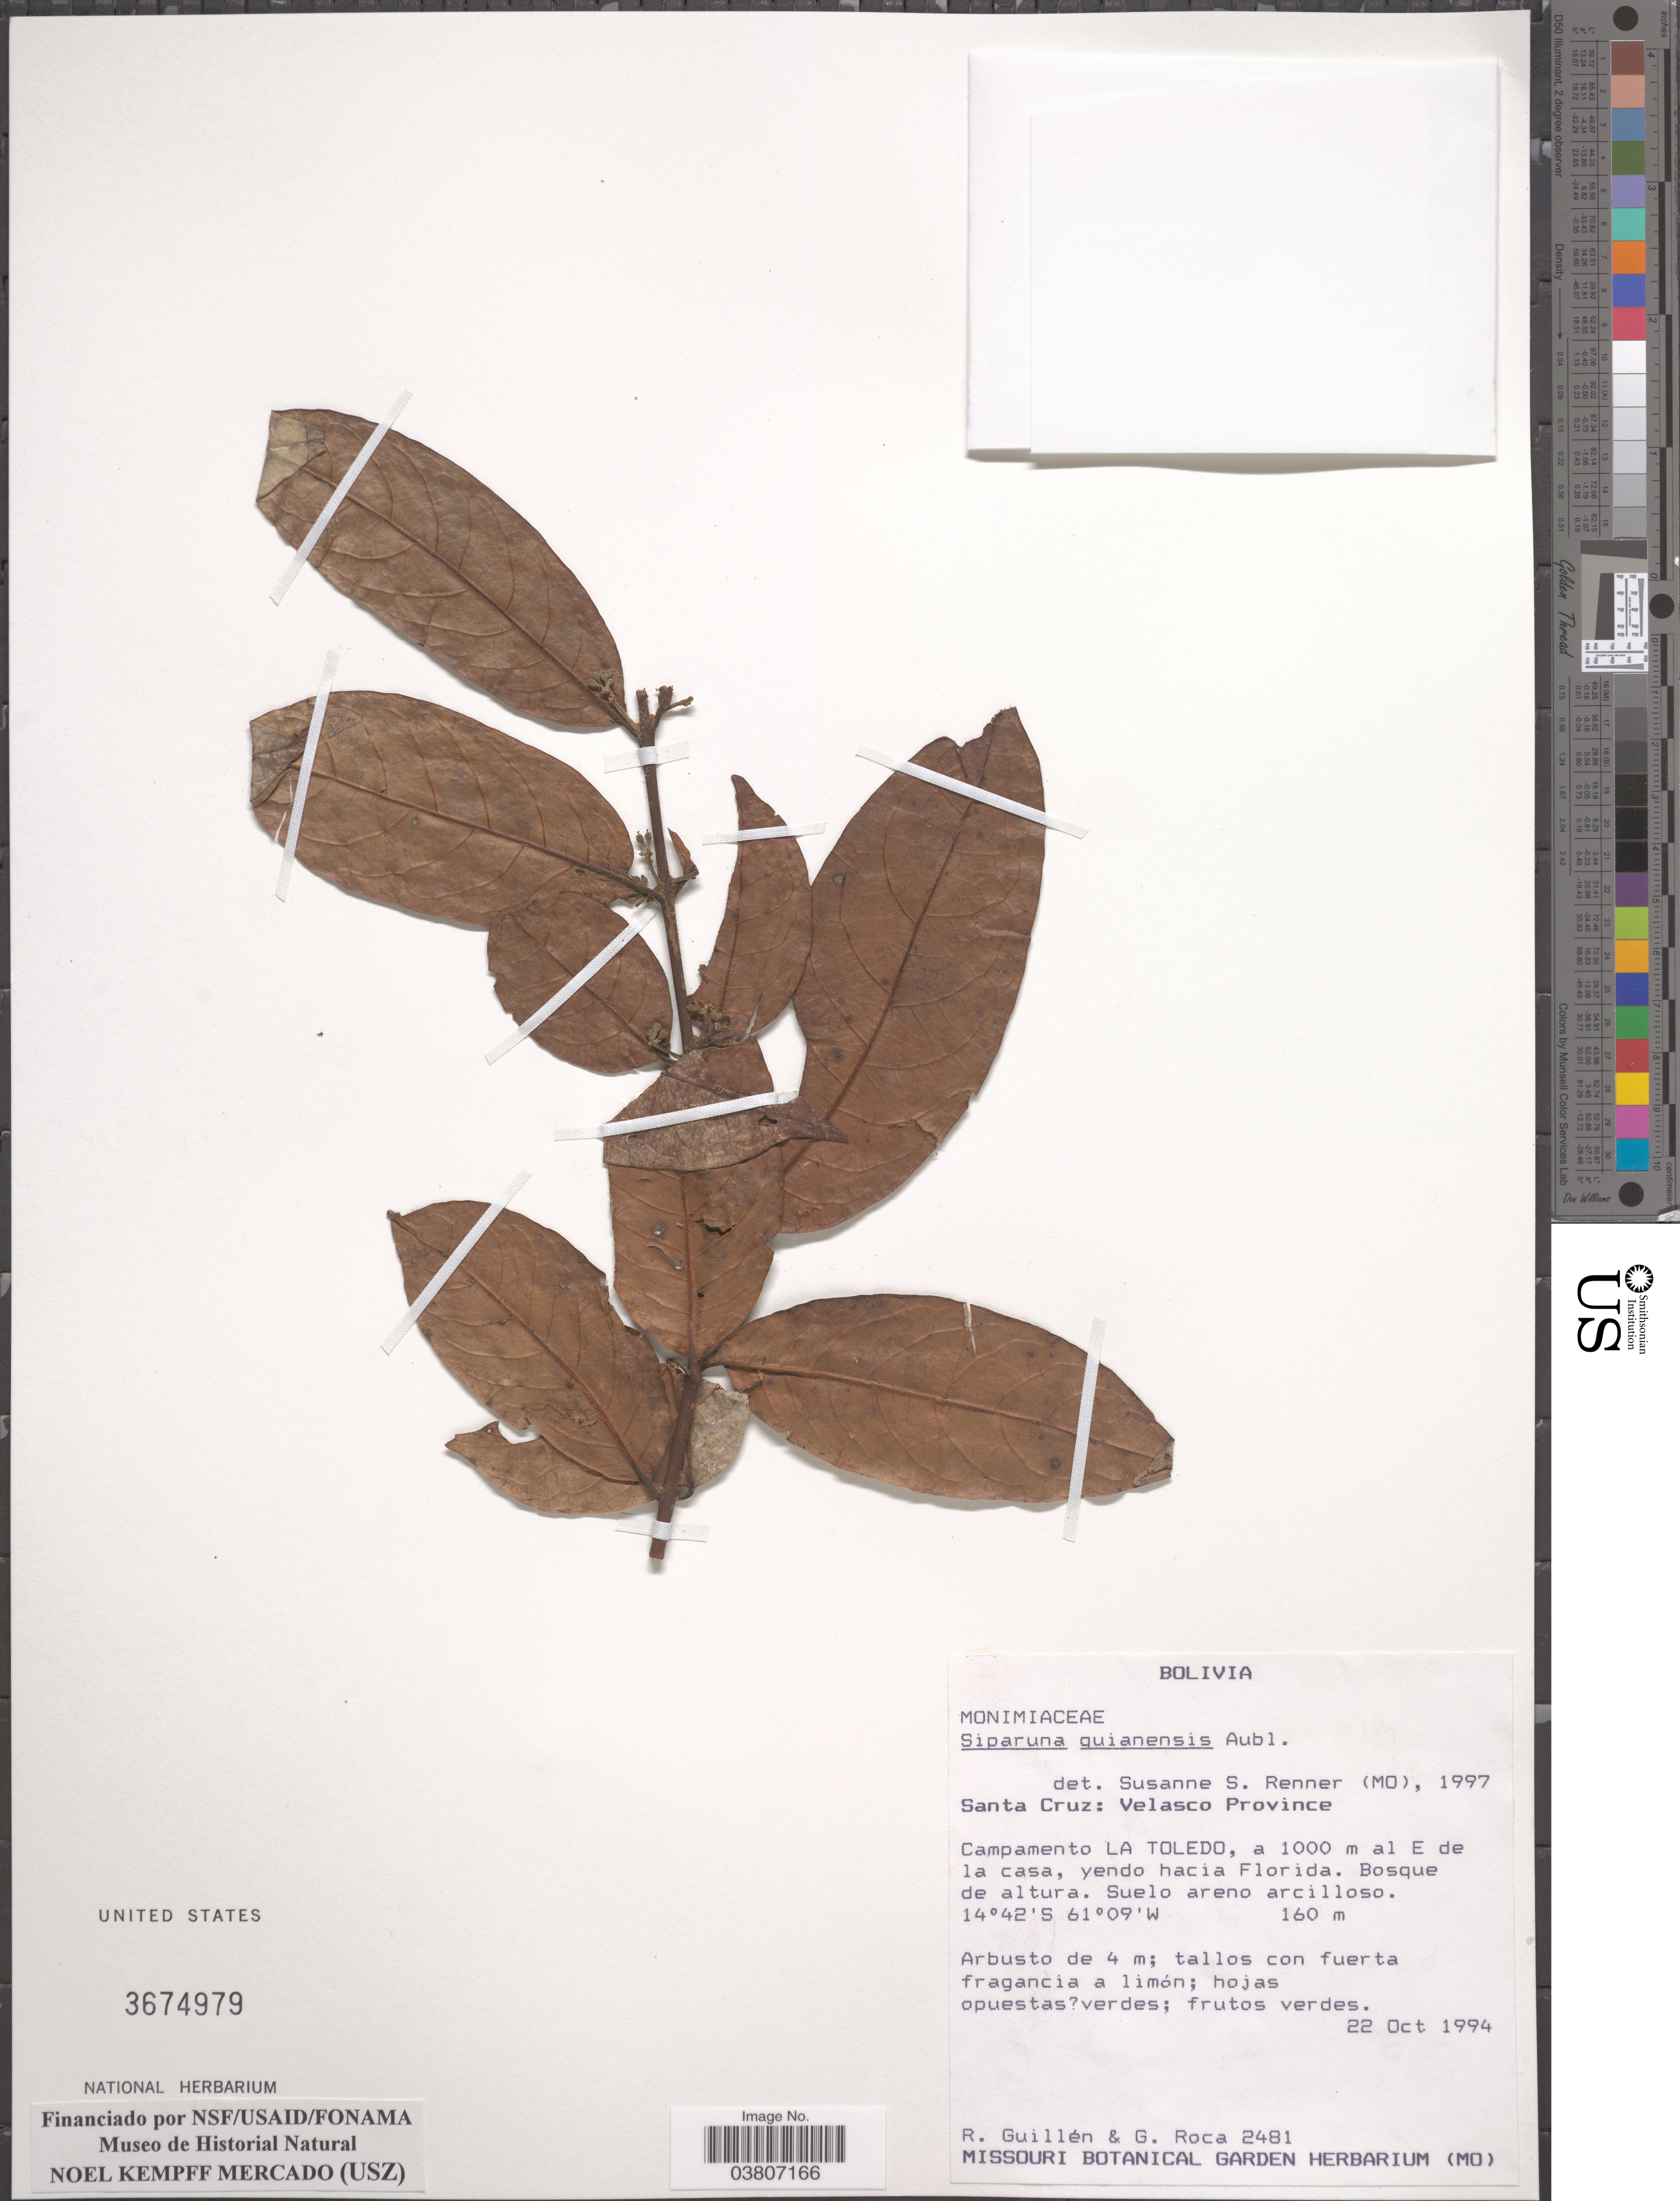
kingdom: Plantae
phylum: Tracheophyta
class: Magnoliopsida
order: Laurales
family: Siparunaceae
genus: Siparuna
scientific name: Siparuna guianensis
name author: Aubl.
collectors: R. Guillen & G. Roca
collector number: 2481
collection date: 1994-10-22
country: Bolivia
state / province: Santa Cruz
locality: Velasco Province. Campamento La Toledo, a 1000 m al E de la casa, yendo hacia Florida.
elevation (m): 160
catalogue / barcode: US 3674979